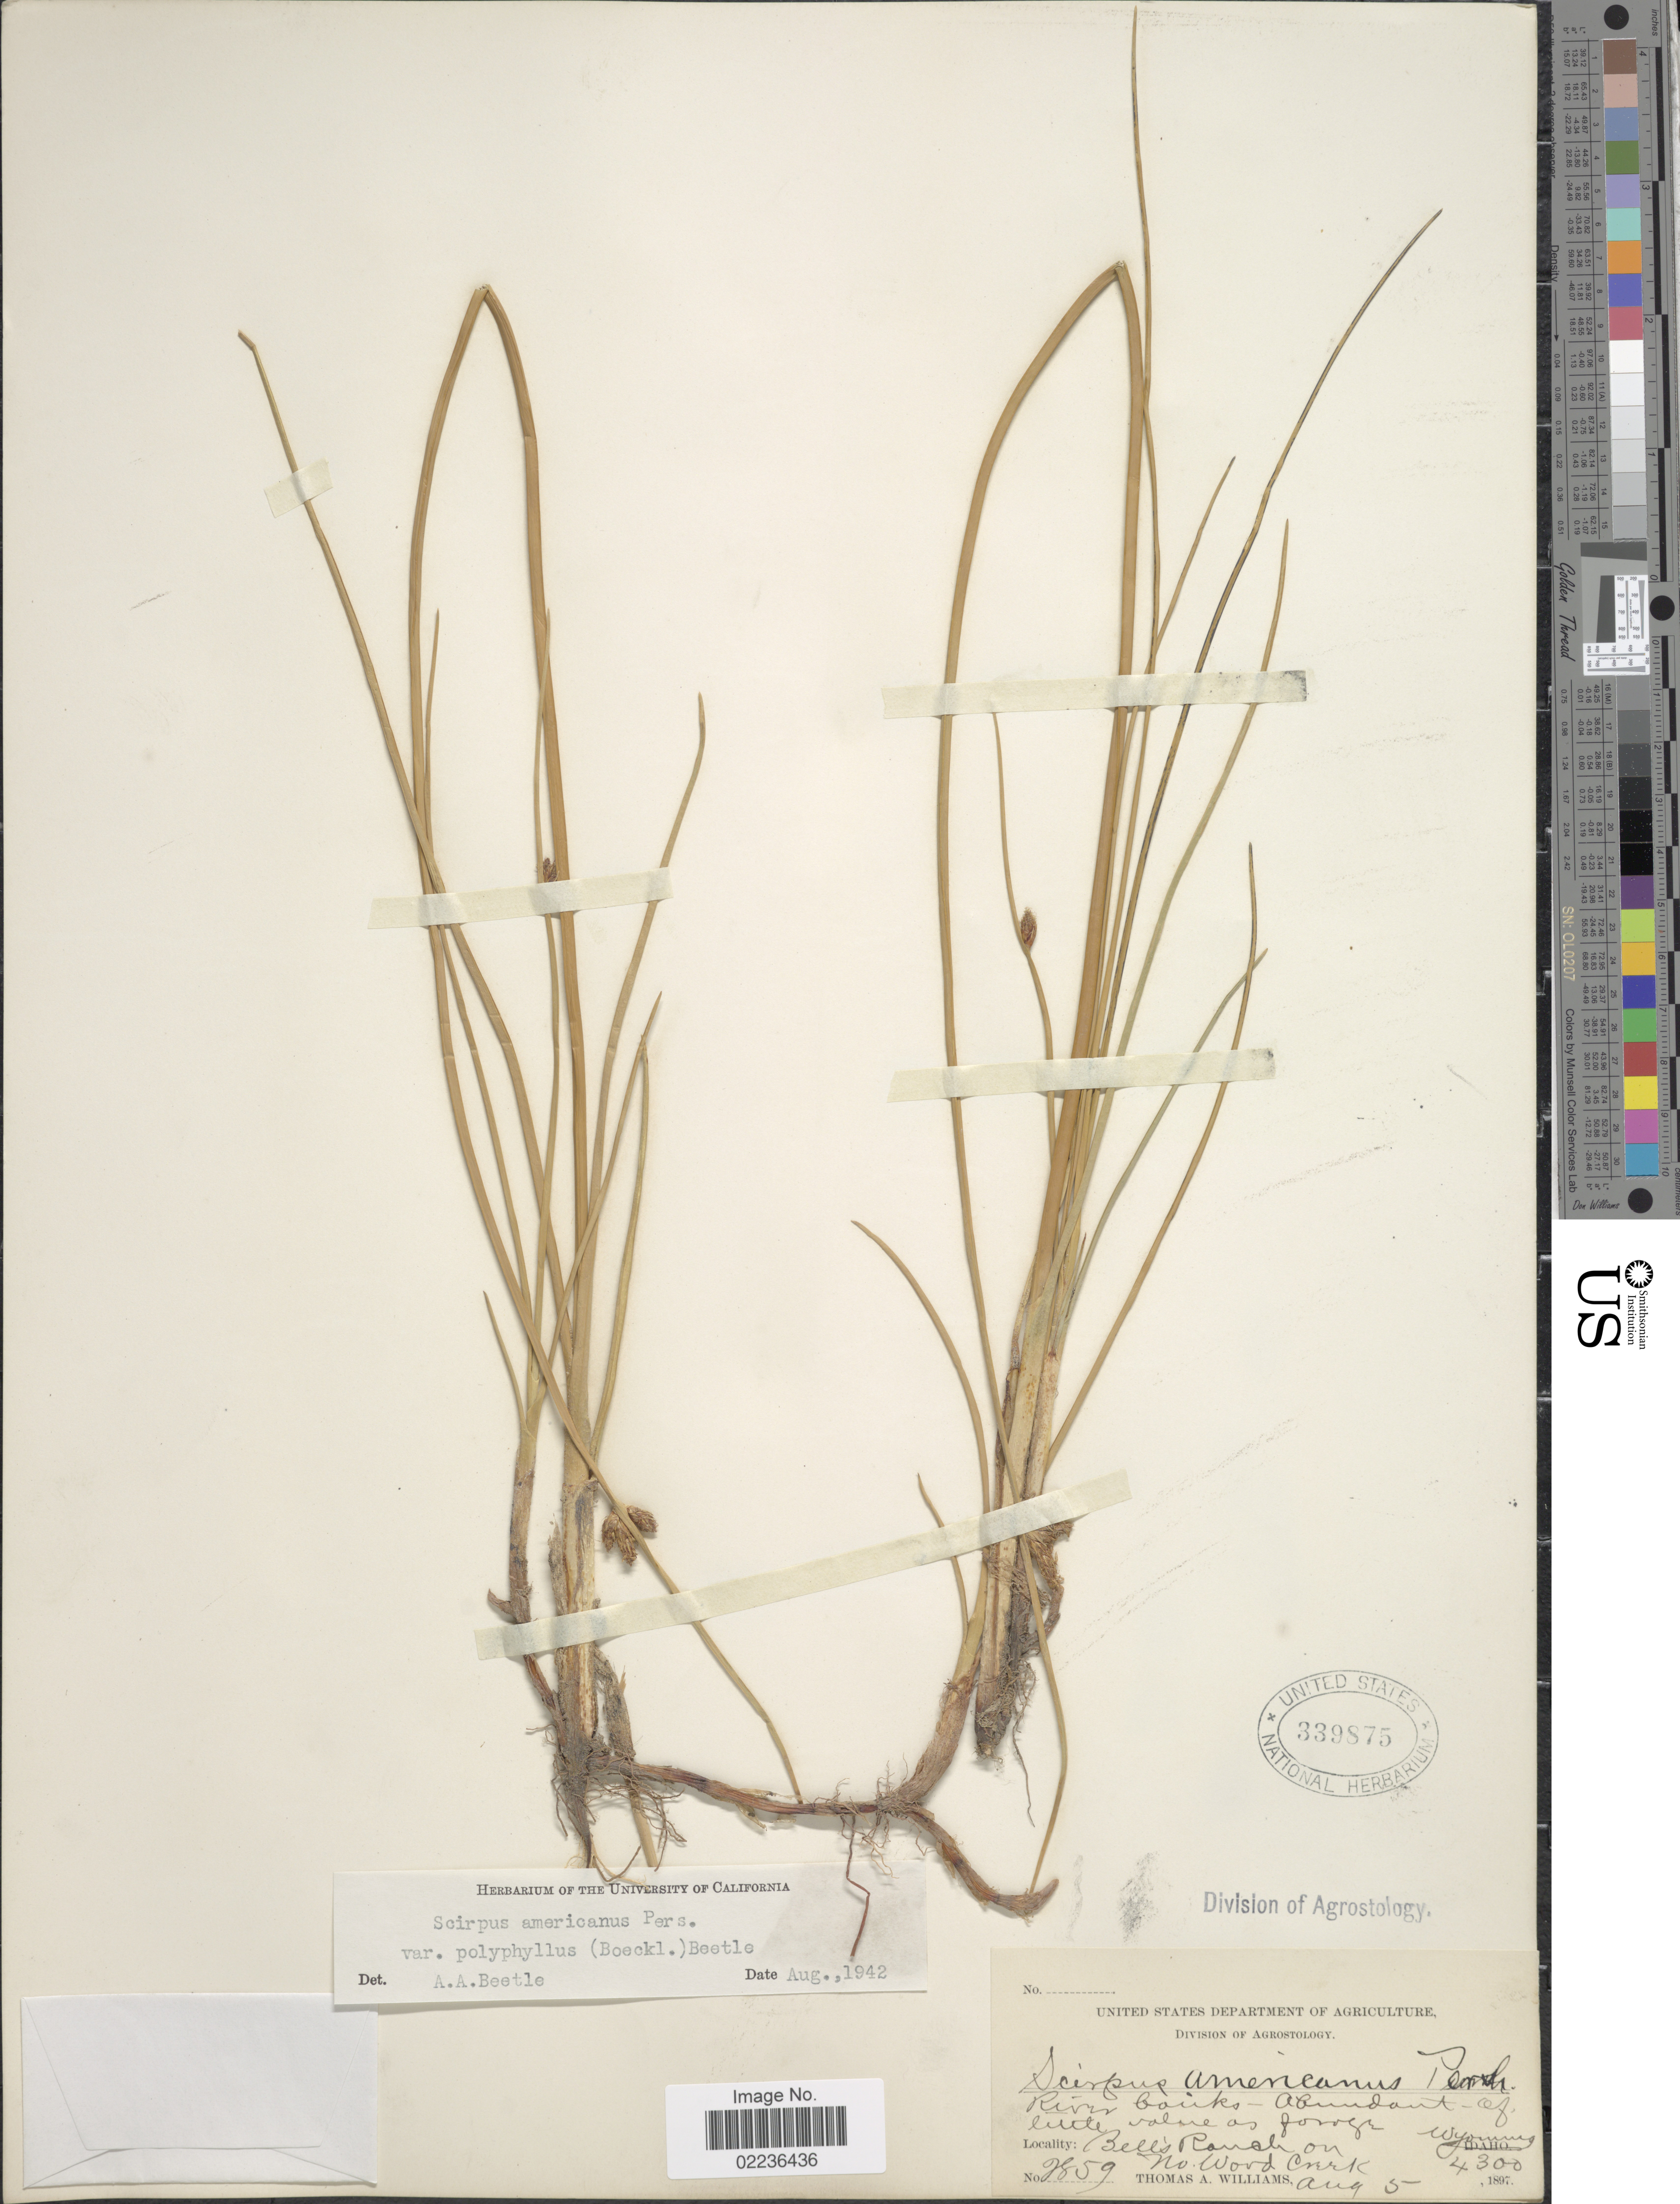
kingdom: Plantae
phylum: Tracheophyta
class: Liliopsida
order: Poales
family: Cyperaceae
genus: Schoenoplectus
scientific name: Schoenoplectus pungens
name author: (Vahl) Palla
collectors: T. A. Williams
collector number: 2859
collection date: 1897-08-05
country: United States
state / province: Wyoming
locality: River banks, Bell's Ranch on No. Word Creek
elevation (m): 1311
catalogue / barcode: US 339875